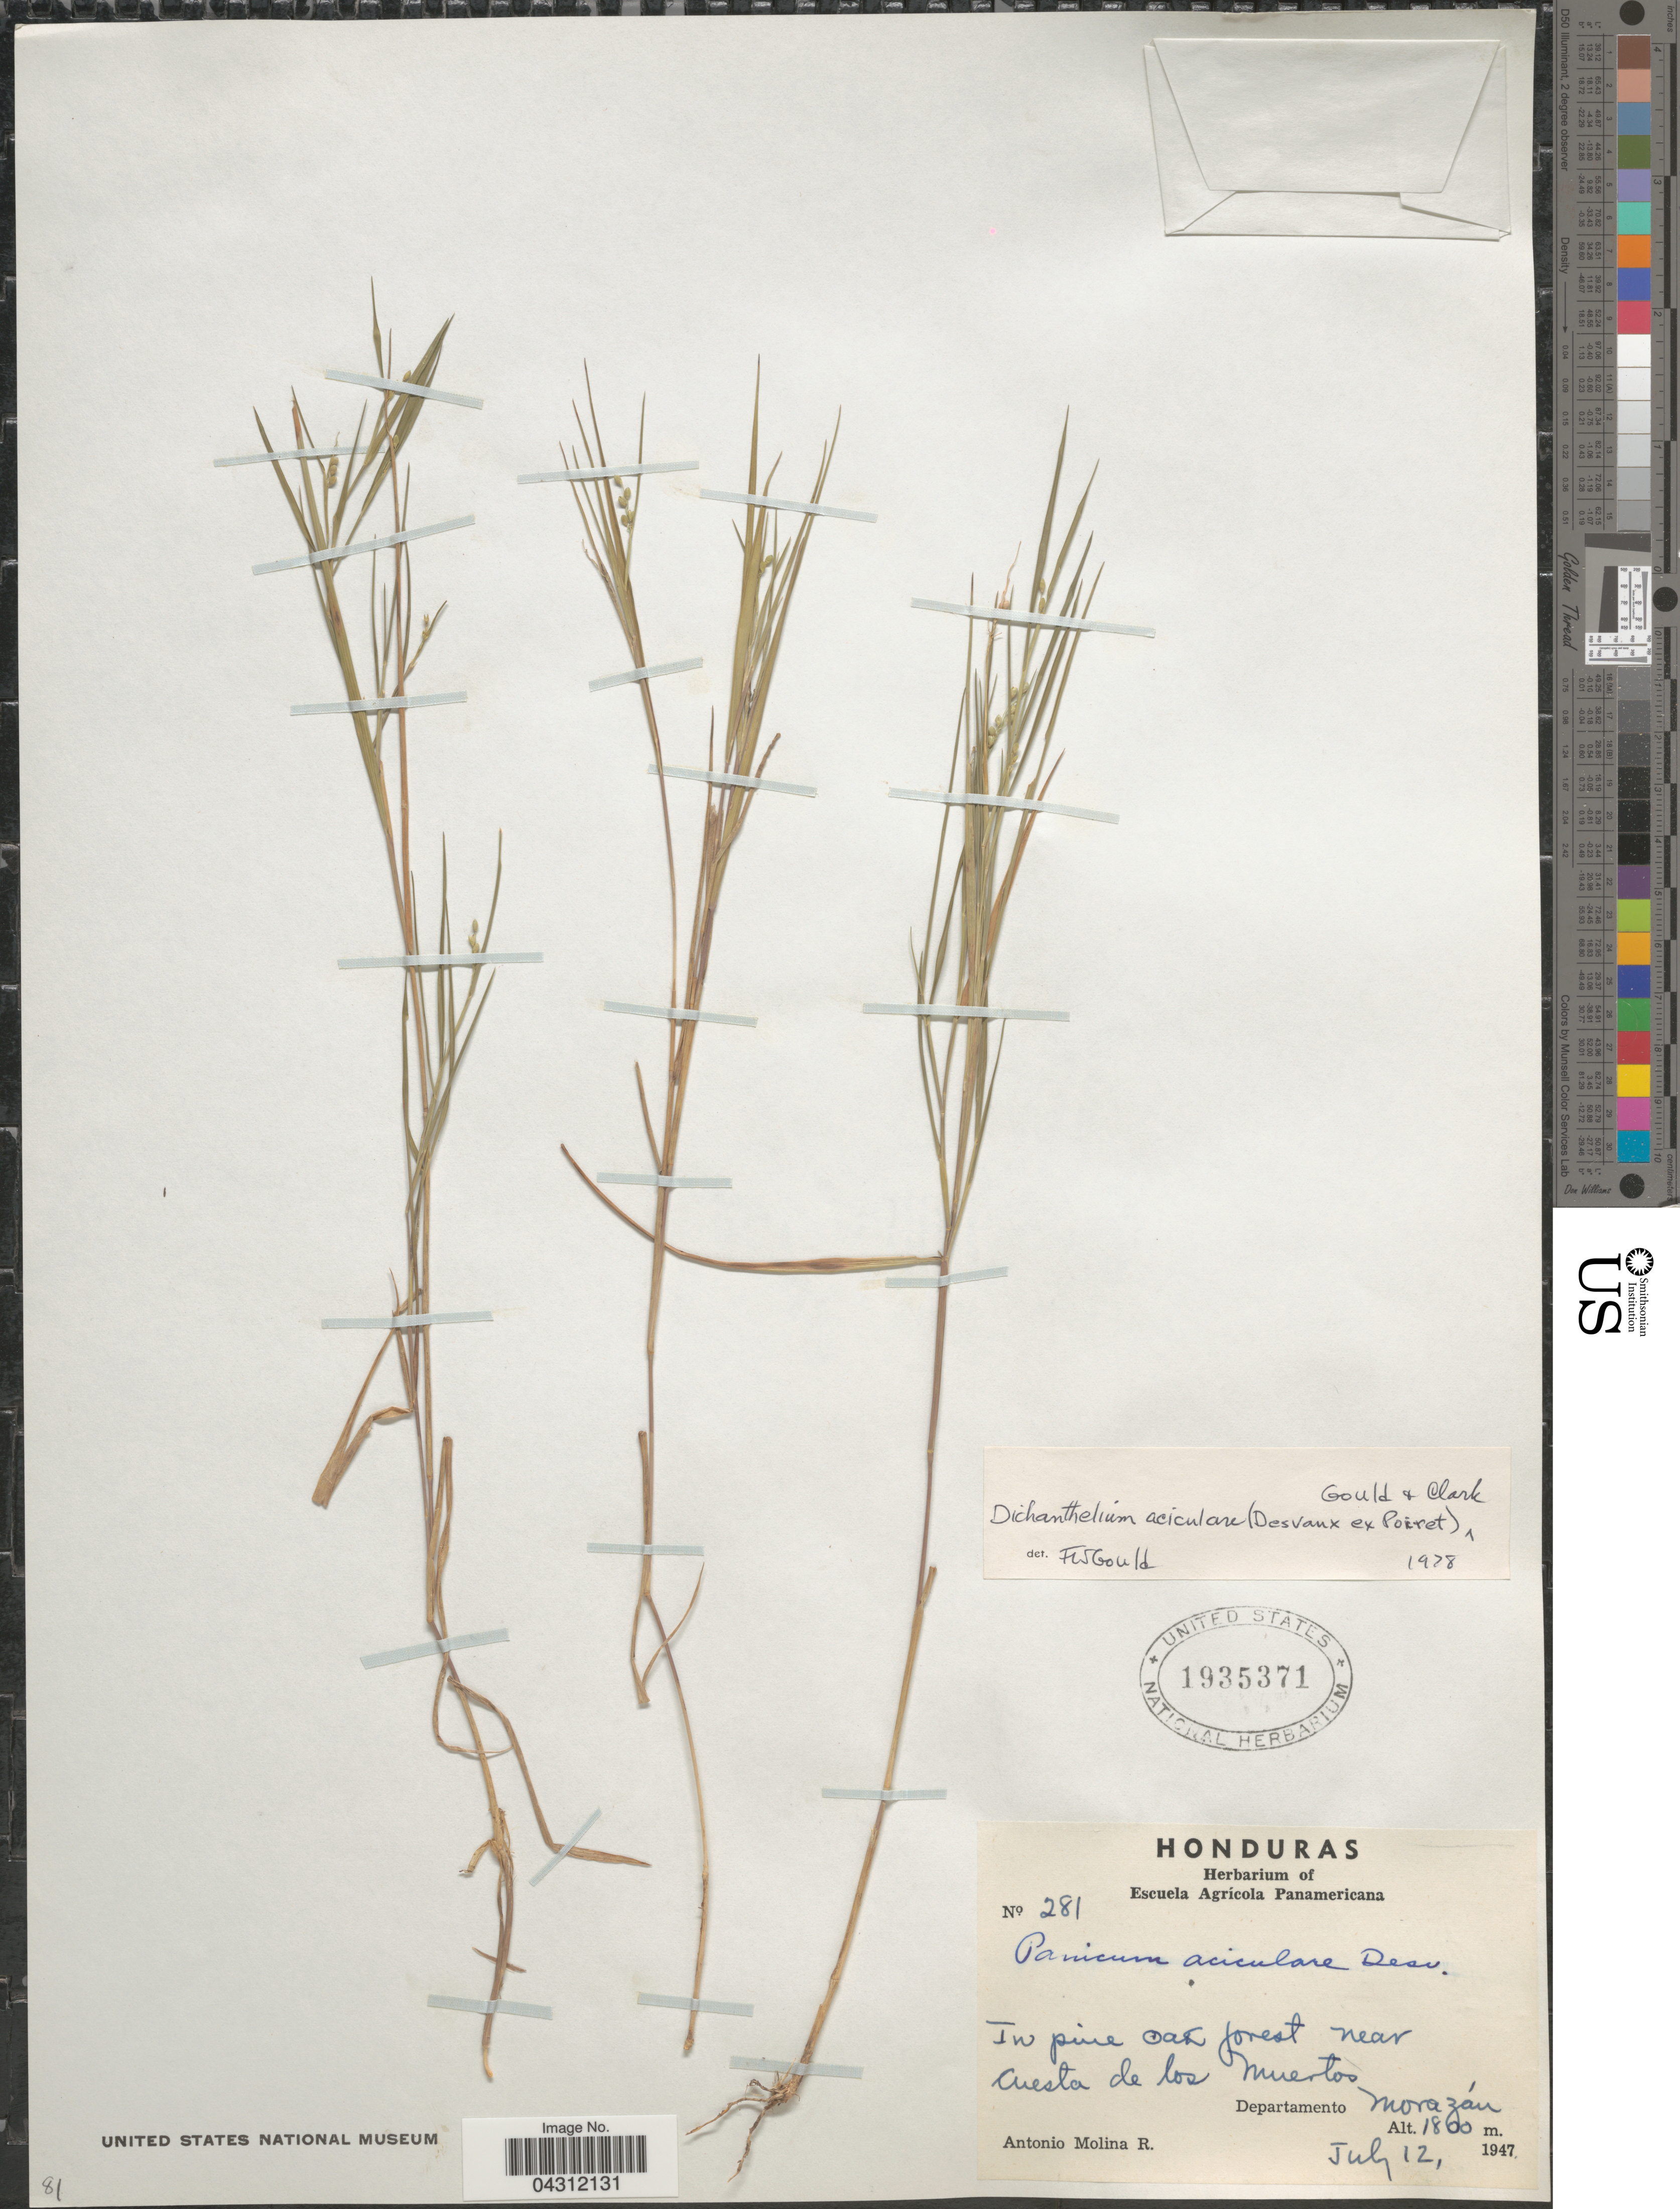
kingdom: Plantae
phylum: Tracheophyta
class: Liliopsida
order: Poales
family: Poaceae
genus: Dichanthelium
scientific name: Dichanthelium aciculare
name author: (Desv. ex Poir.) Gould & C.A. Clark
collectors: A. Molina R.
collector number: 281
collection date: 1947-07-12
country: Honduras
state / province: Fco. Morazán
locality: In pine oak forest near Cuesta de los Muertos. Departamento Morazán.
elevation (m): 1800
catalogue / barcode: US 1935371